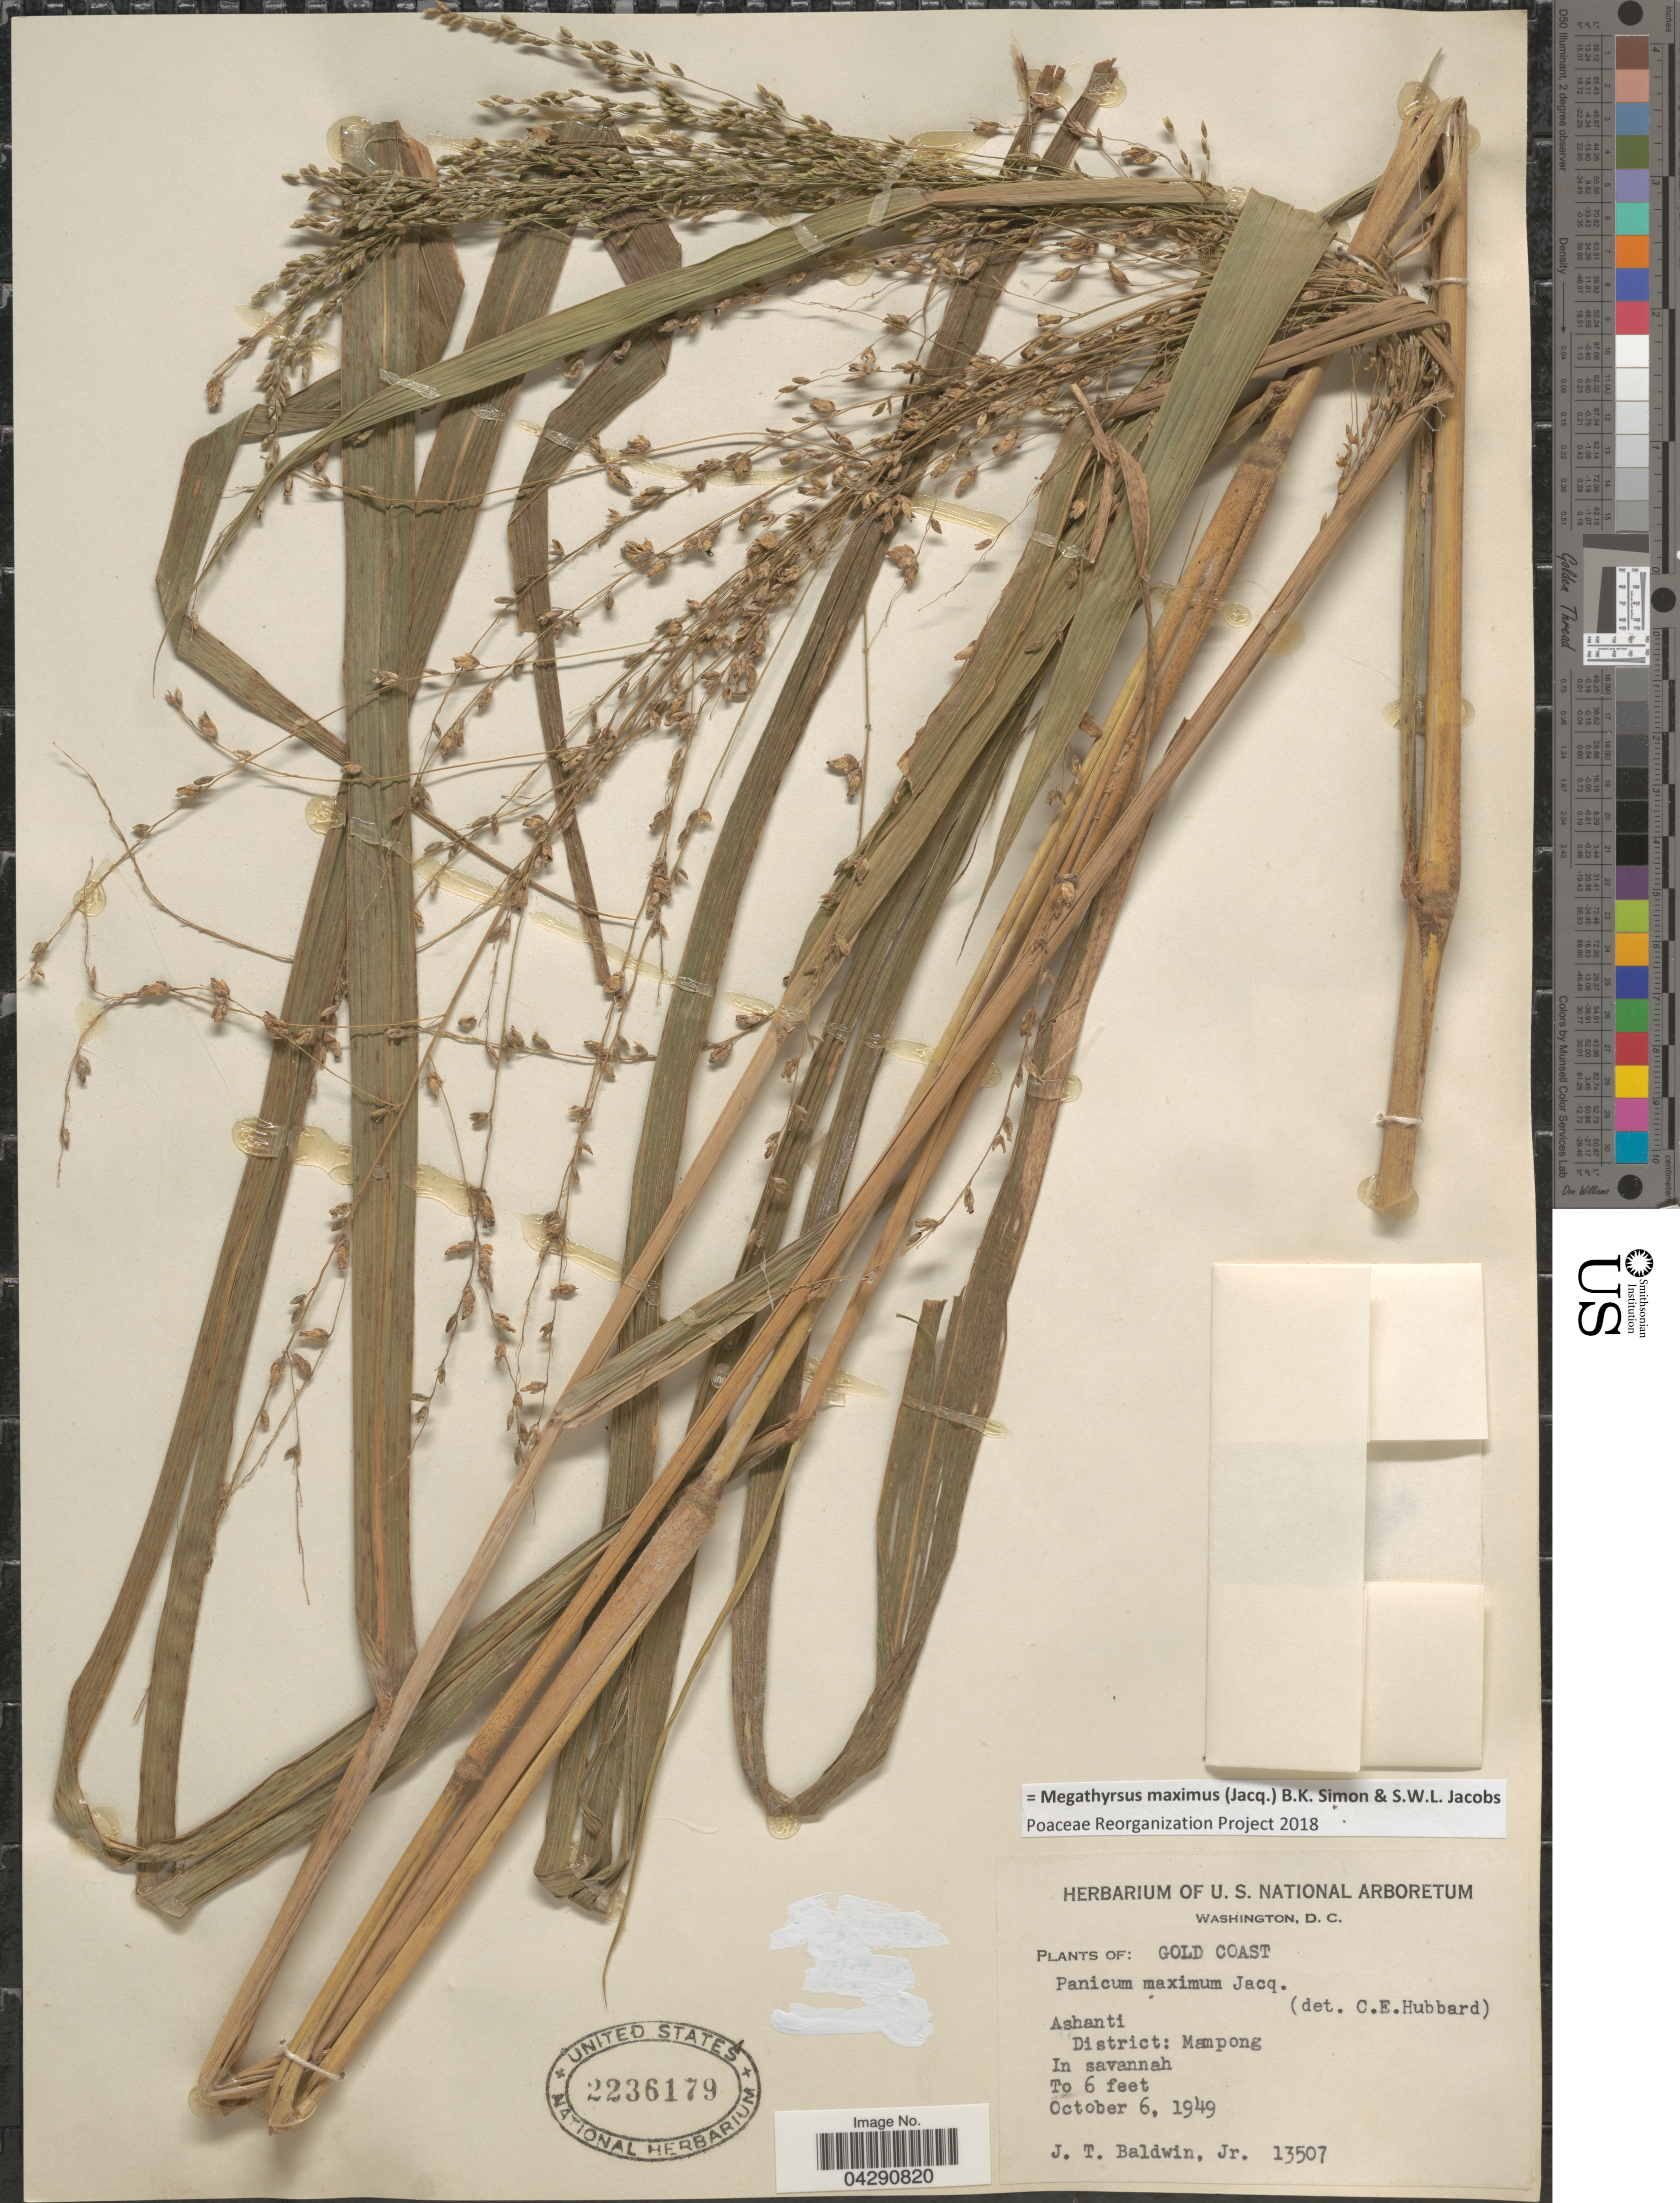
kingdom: Plantae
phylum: Tracheophyta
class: Liliopsida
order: Poales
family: Poaceae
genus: Megathyrsus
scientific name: Megathyrsus maximus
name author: (Jacq.) B.K. Simon & S.W.L. Jacobs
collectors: J. T. Baldwin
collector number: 13507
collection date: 1949-10-06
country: Ghana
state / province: Ashanti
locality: Gold Coast. Ashanti District: Mampong.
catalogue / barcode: US 2236179